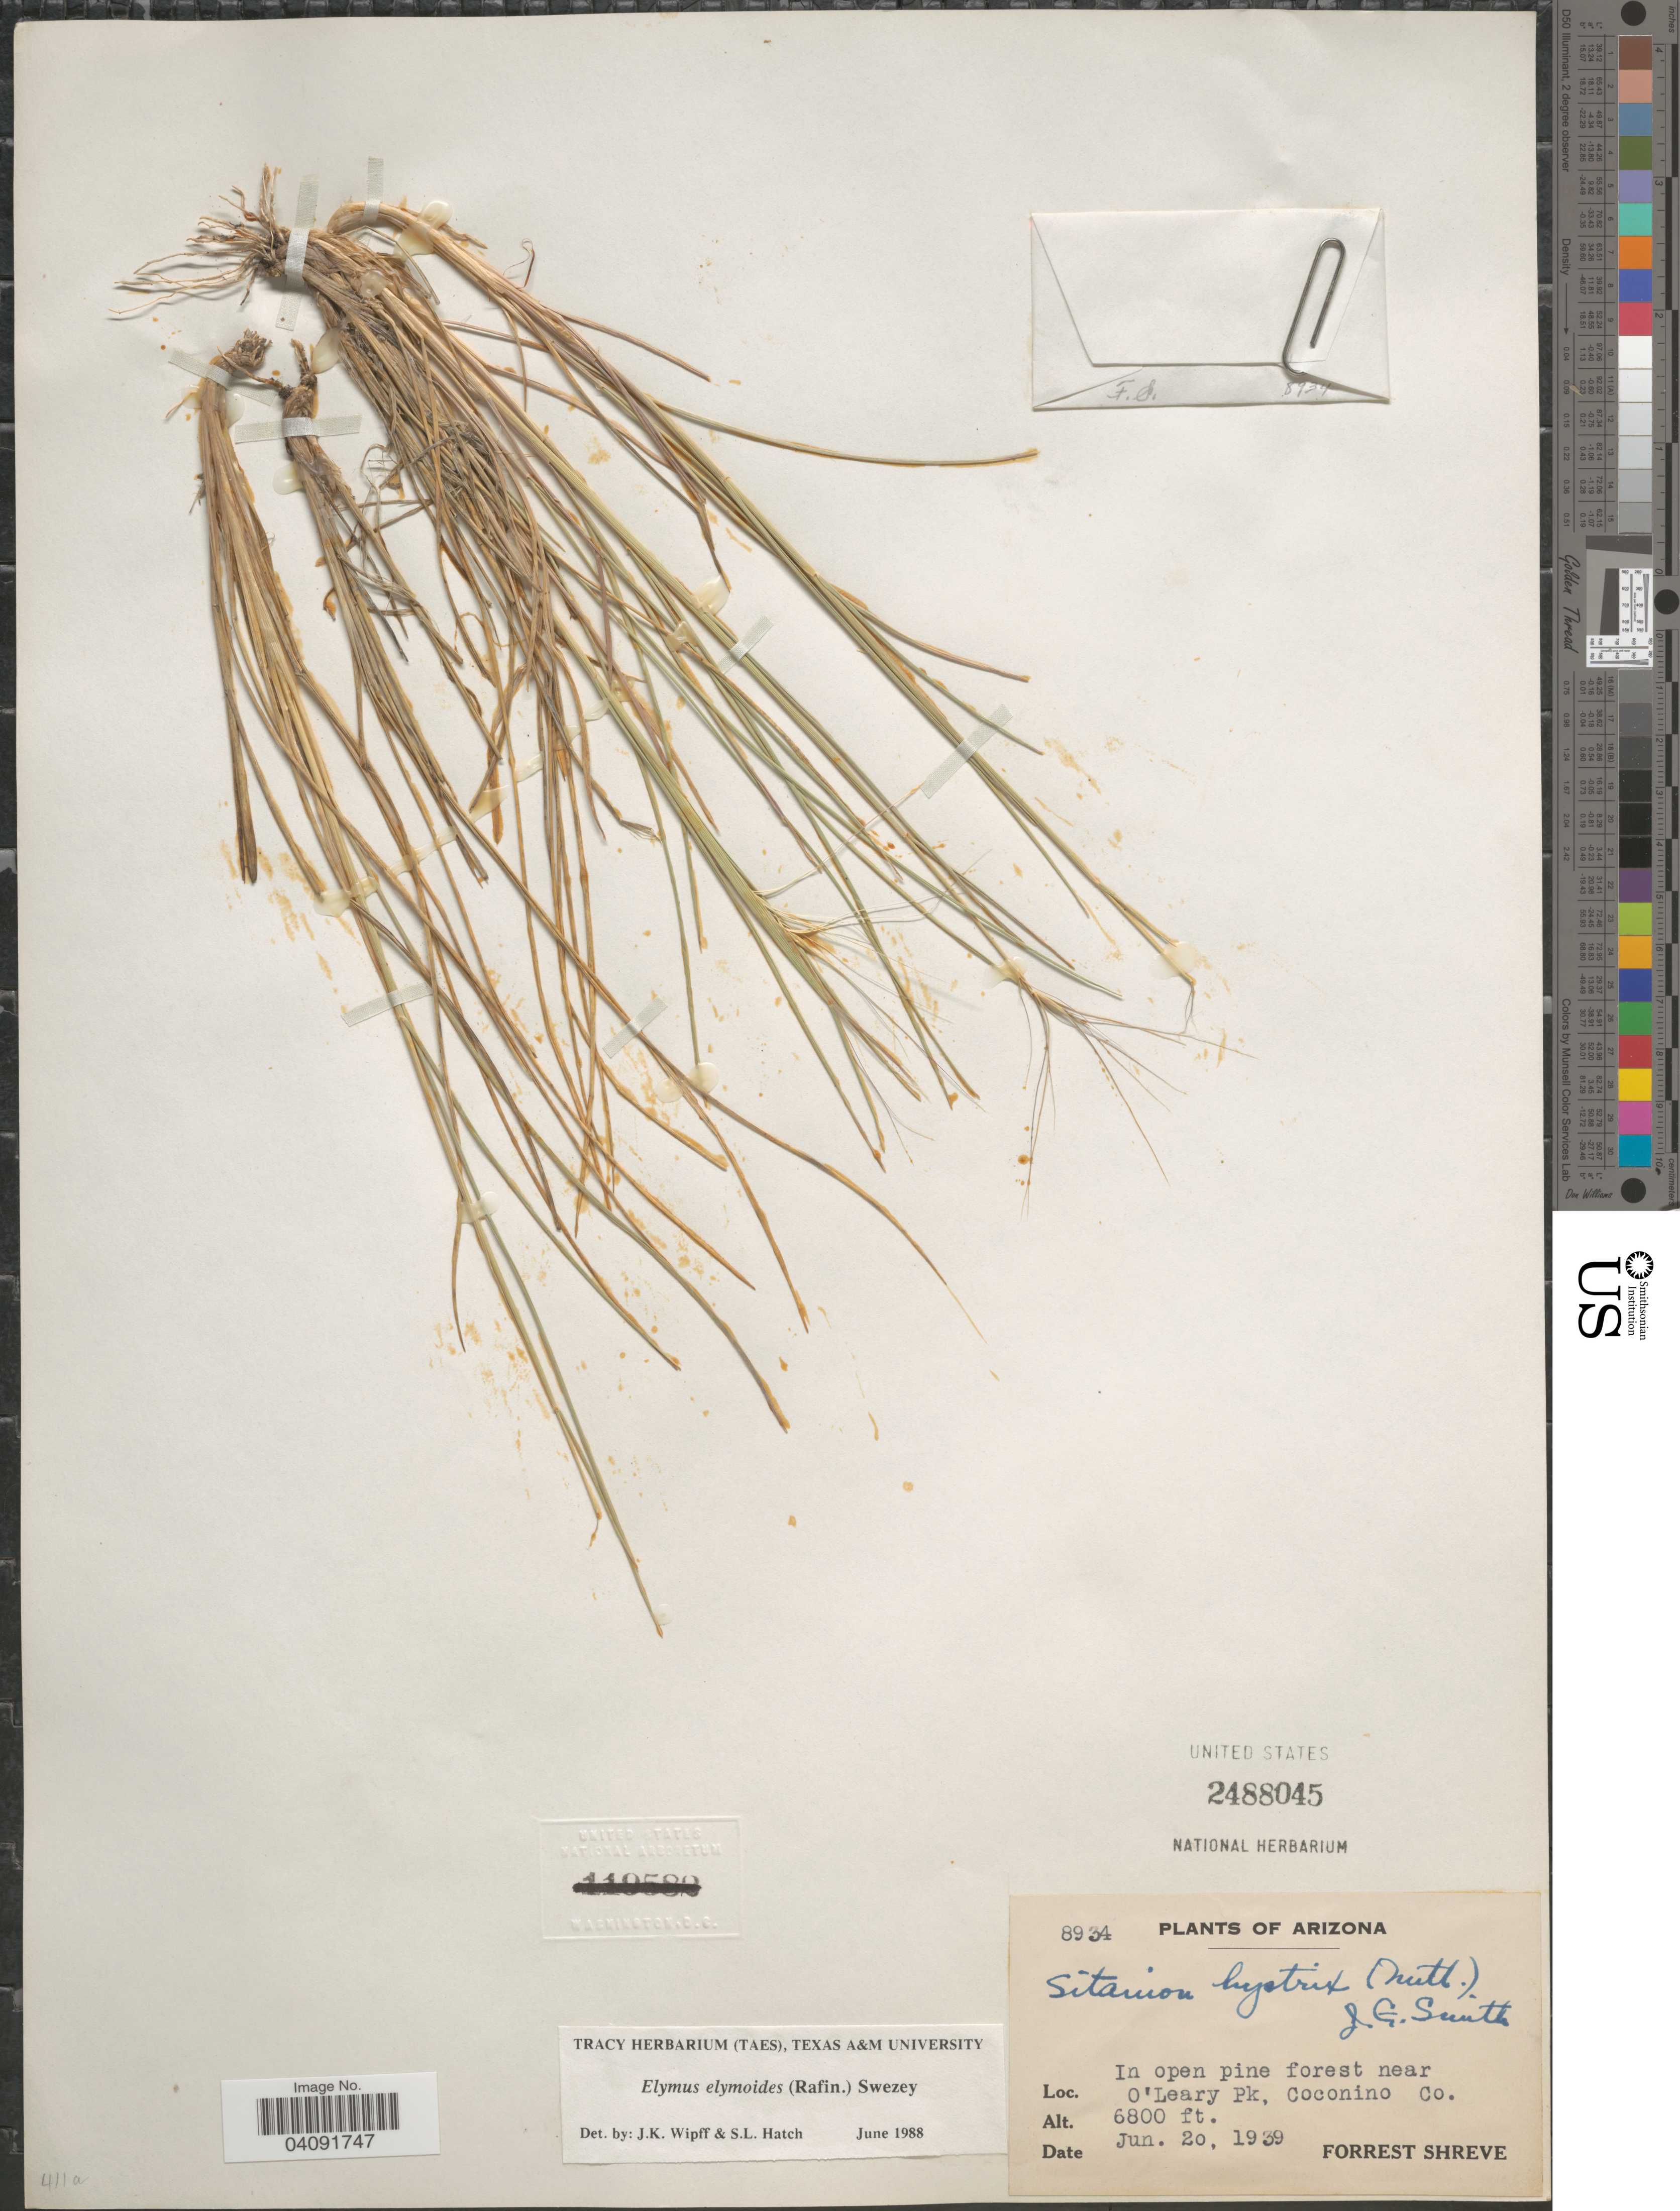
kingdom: Plantae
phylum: Tracheophyta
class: Liliopsida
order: Poales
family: Poaceae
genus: Elymus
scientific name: Elymus elymoides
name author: (Raf.) Swezey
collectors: F. Shreve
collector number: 8934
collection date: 1939-06-20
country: United States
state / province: Arizona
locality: In open pine forest near O'Leary Pk, Coconino Co.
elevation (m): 2073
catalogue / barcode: US 2488045